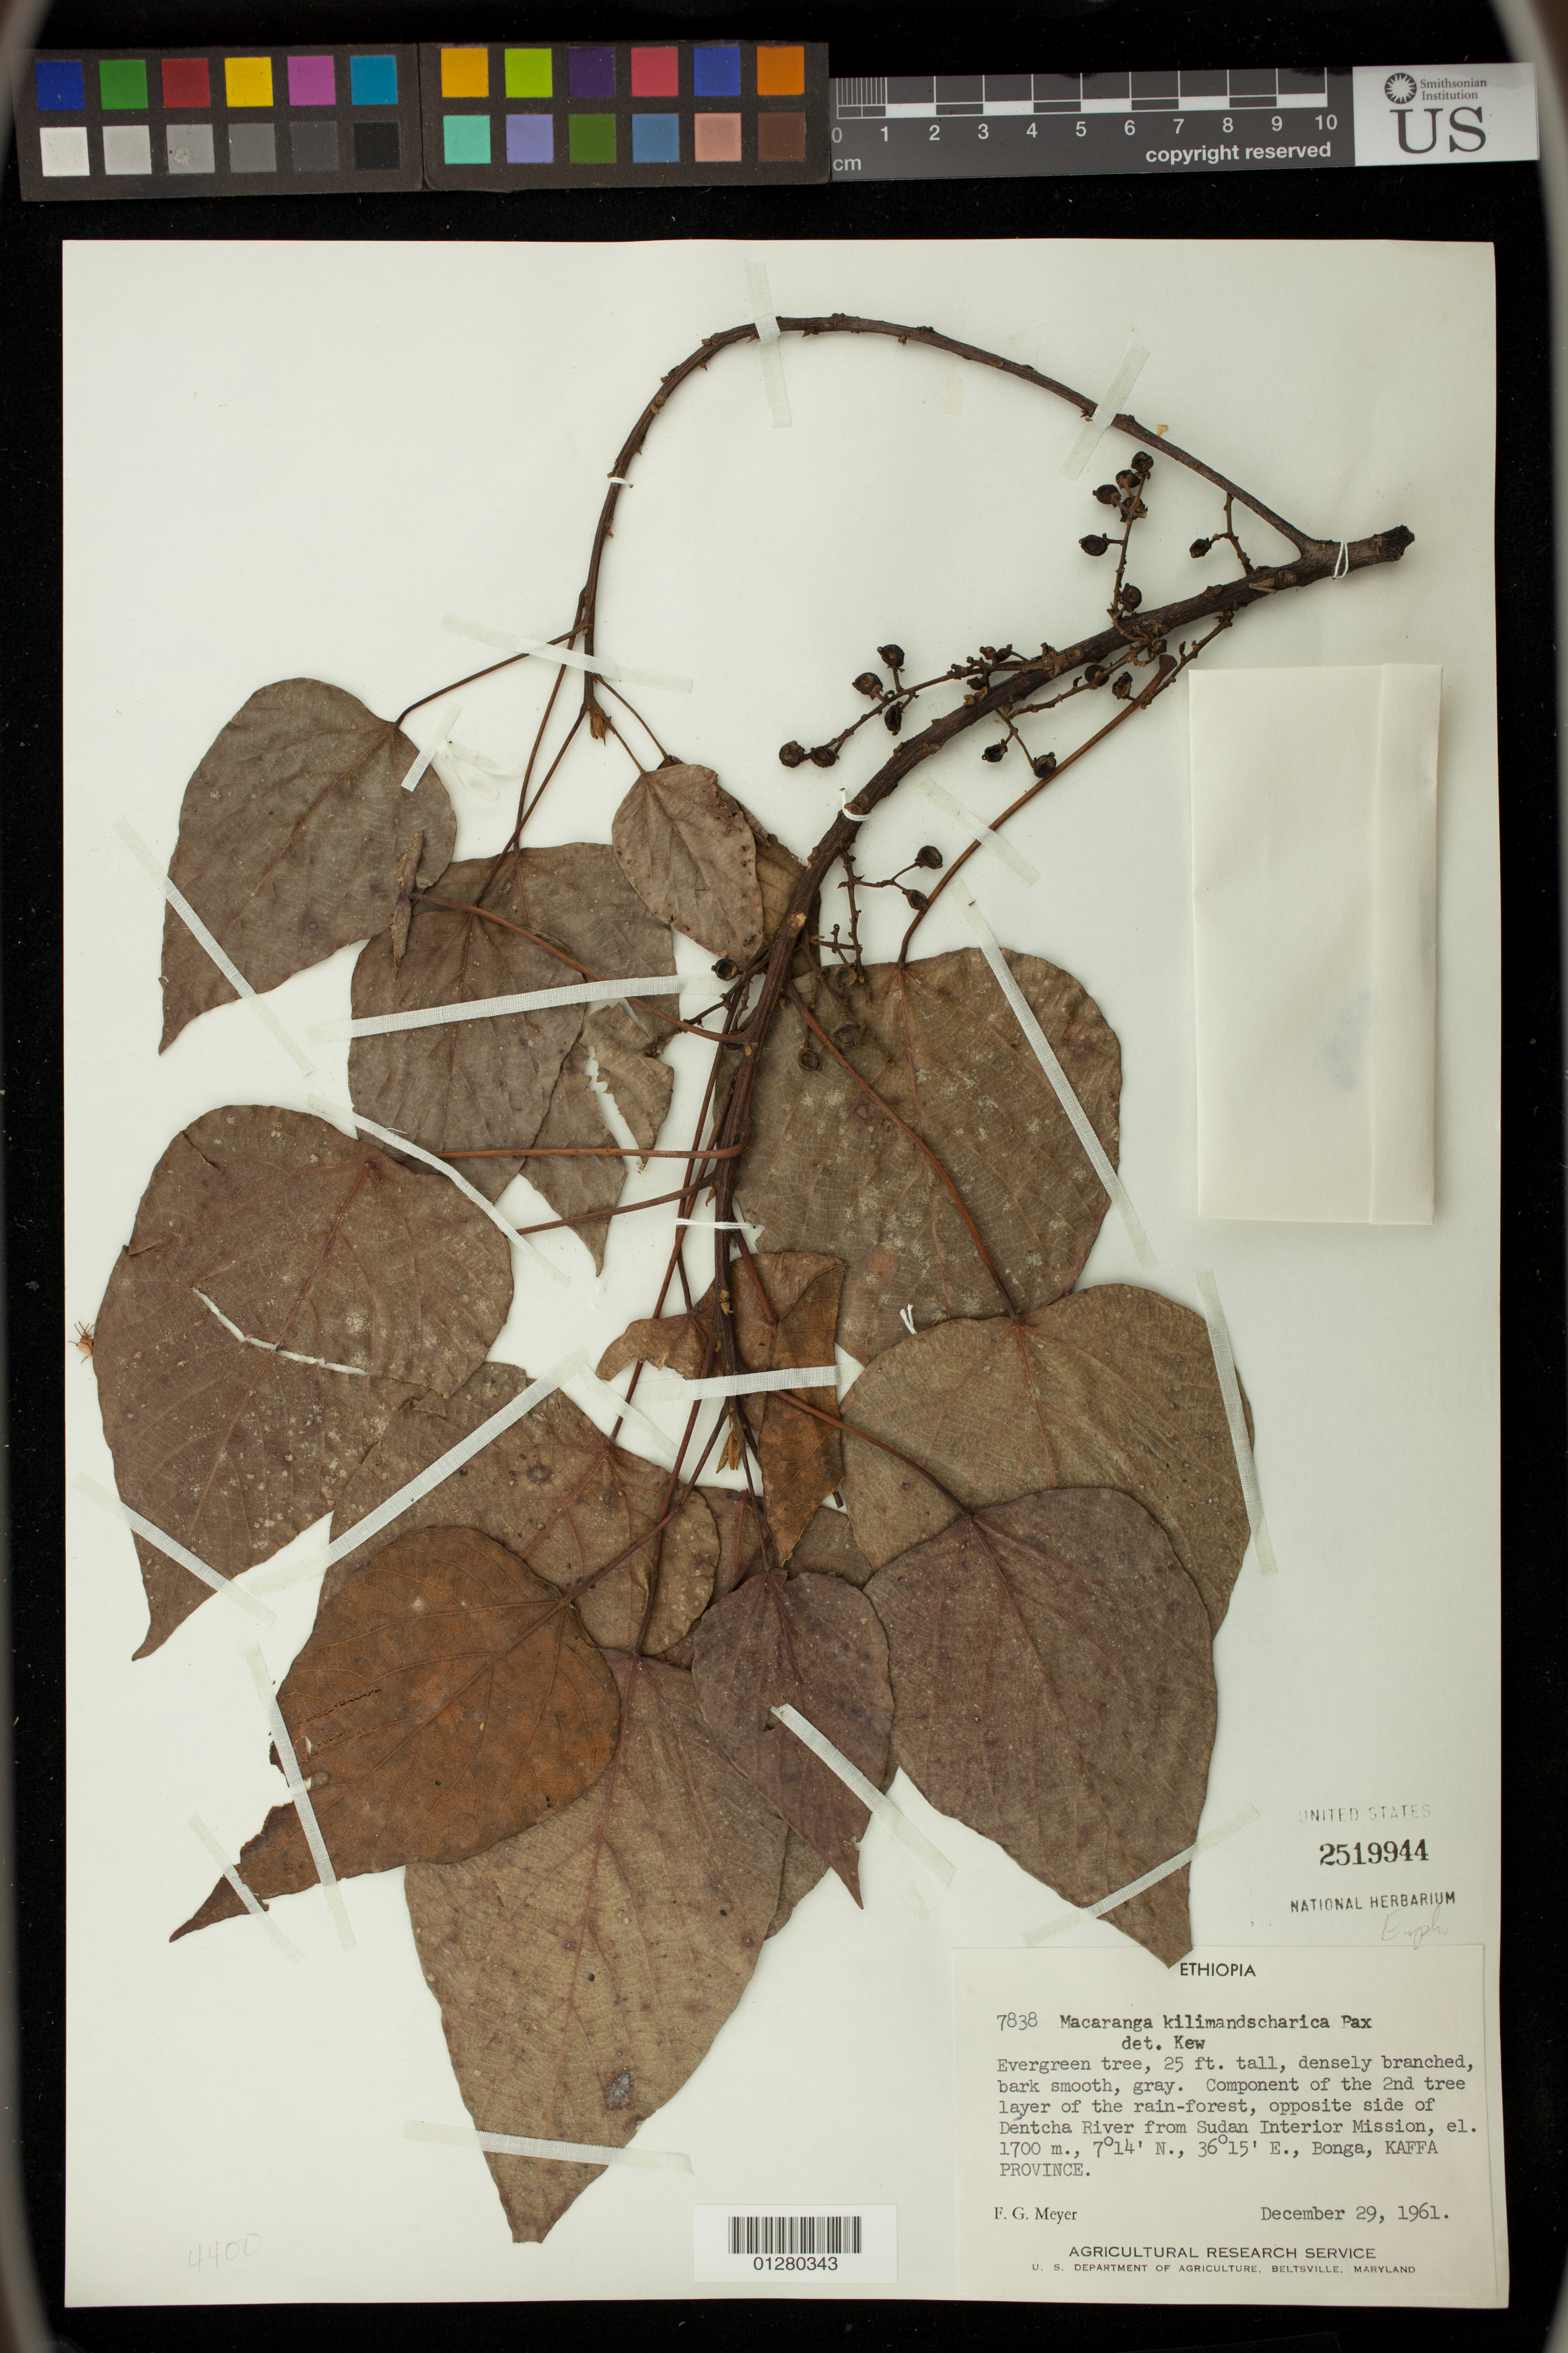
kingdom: Plantae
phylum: Tracheophyta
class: Magnoliopsida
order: Malpighiales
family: Euphorbiaceae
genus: Macaranga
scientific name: Macaranga kilimandscharica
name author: Pax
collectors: F. G. Meyer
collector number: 7838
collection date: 1961-12-29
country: Ethiopia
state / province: Southern Nations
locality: Opposite side of Dentcha River from Sudan Interior Mission,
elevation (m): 1700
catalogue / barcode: US 2519944